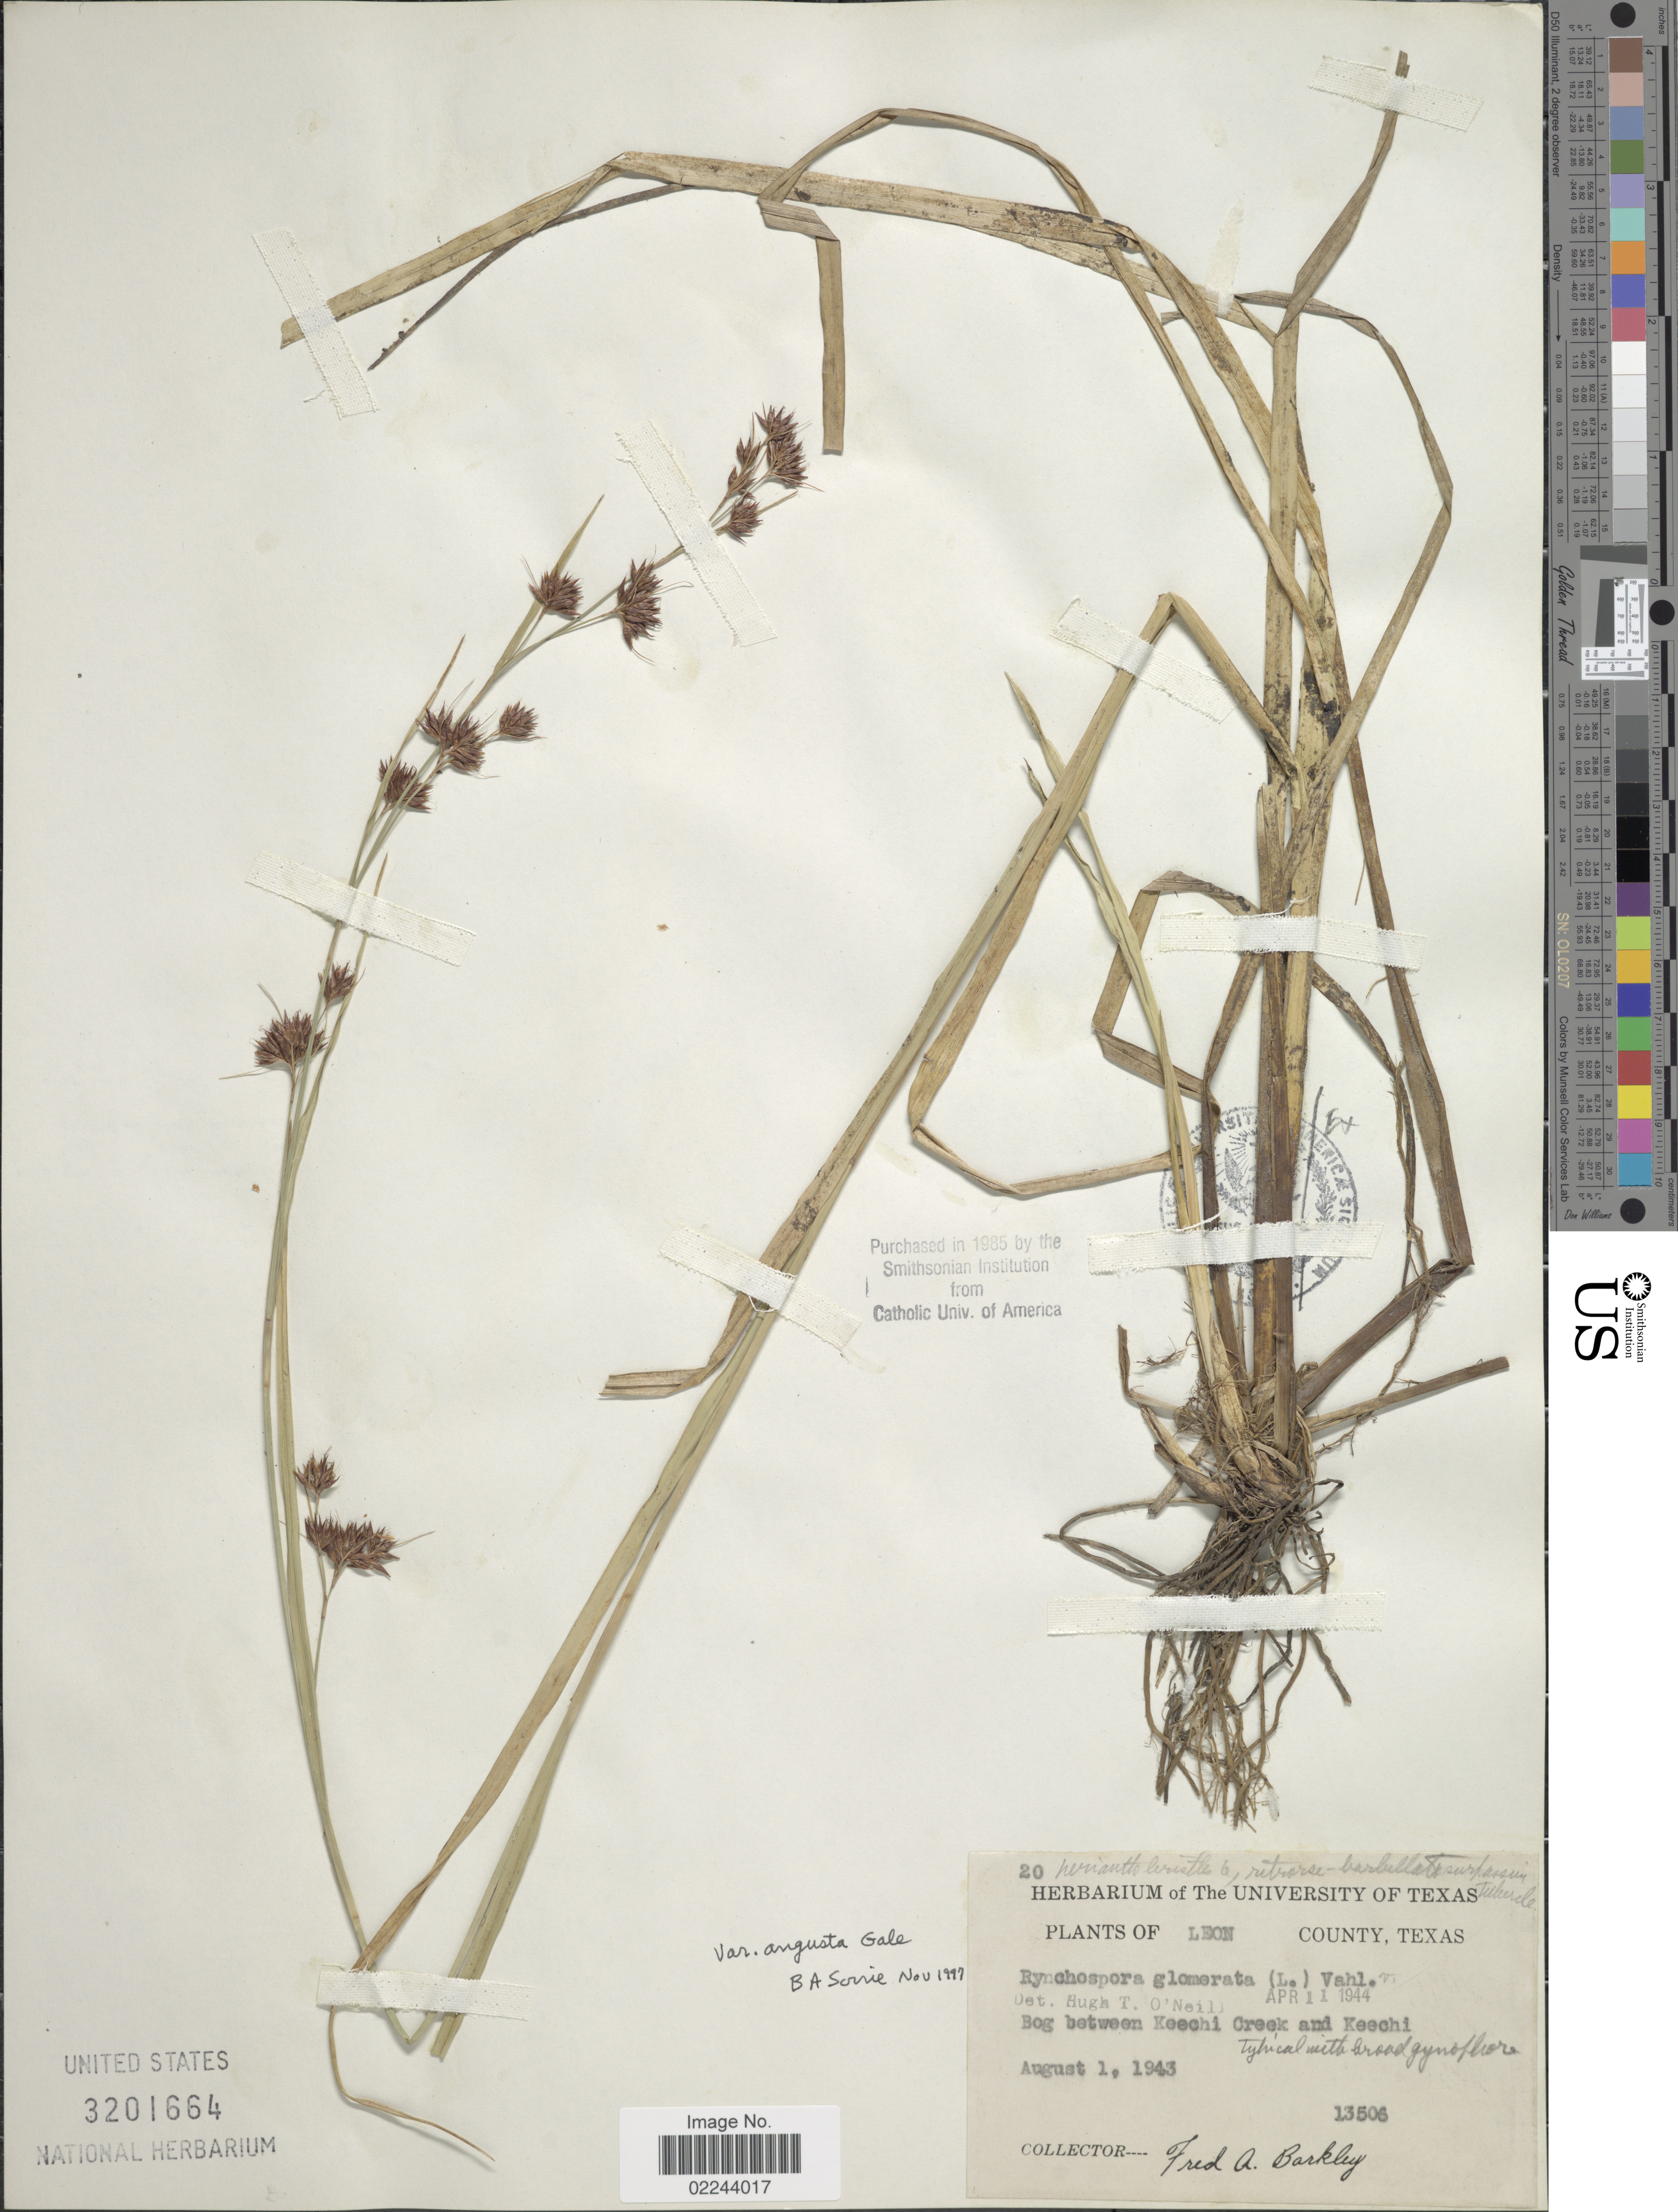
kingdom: Plantae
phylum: Tracheophyta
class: Liliopsida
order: Poales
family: Cyperaceae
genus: Rhynchospora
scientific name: Rhynchospora glomerata var. angusta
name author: Gale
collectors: F. A. Barkley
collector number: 13506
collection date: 1943-08-01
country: United States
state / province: Texas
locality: Leon County, bog between Keechi Creek and Keechi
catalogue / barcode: US 3201664